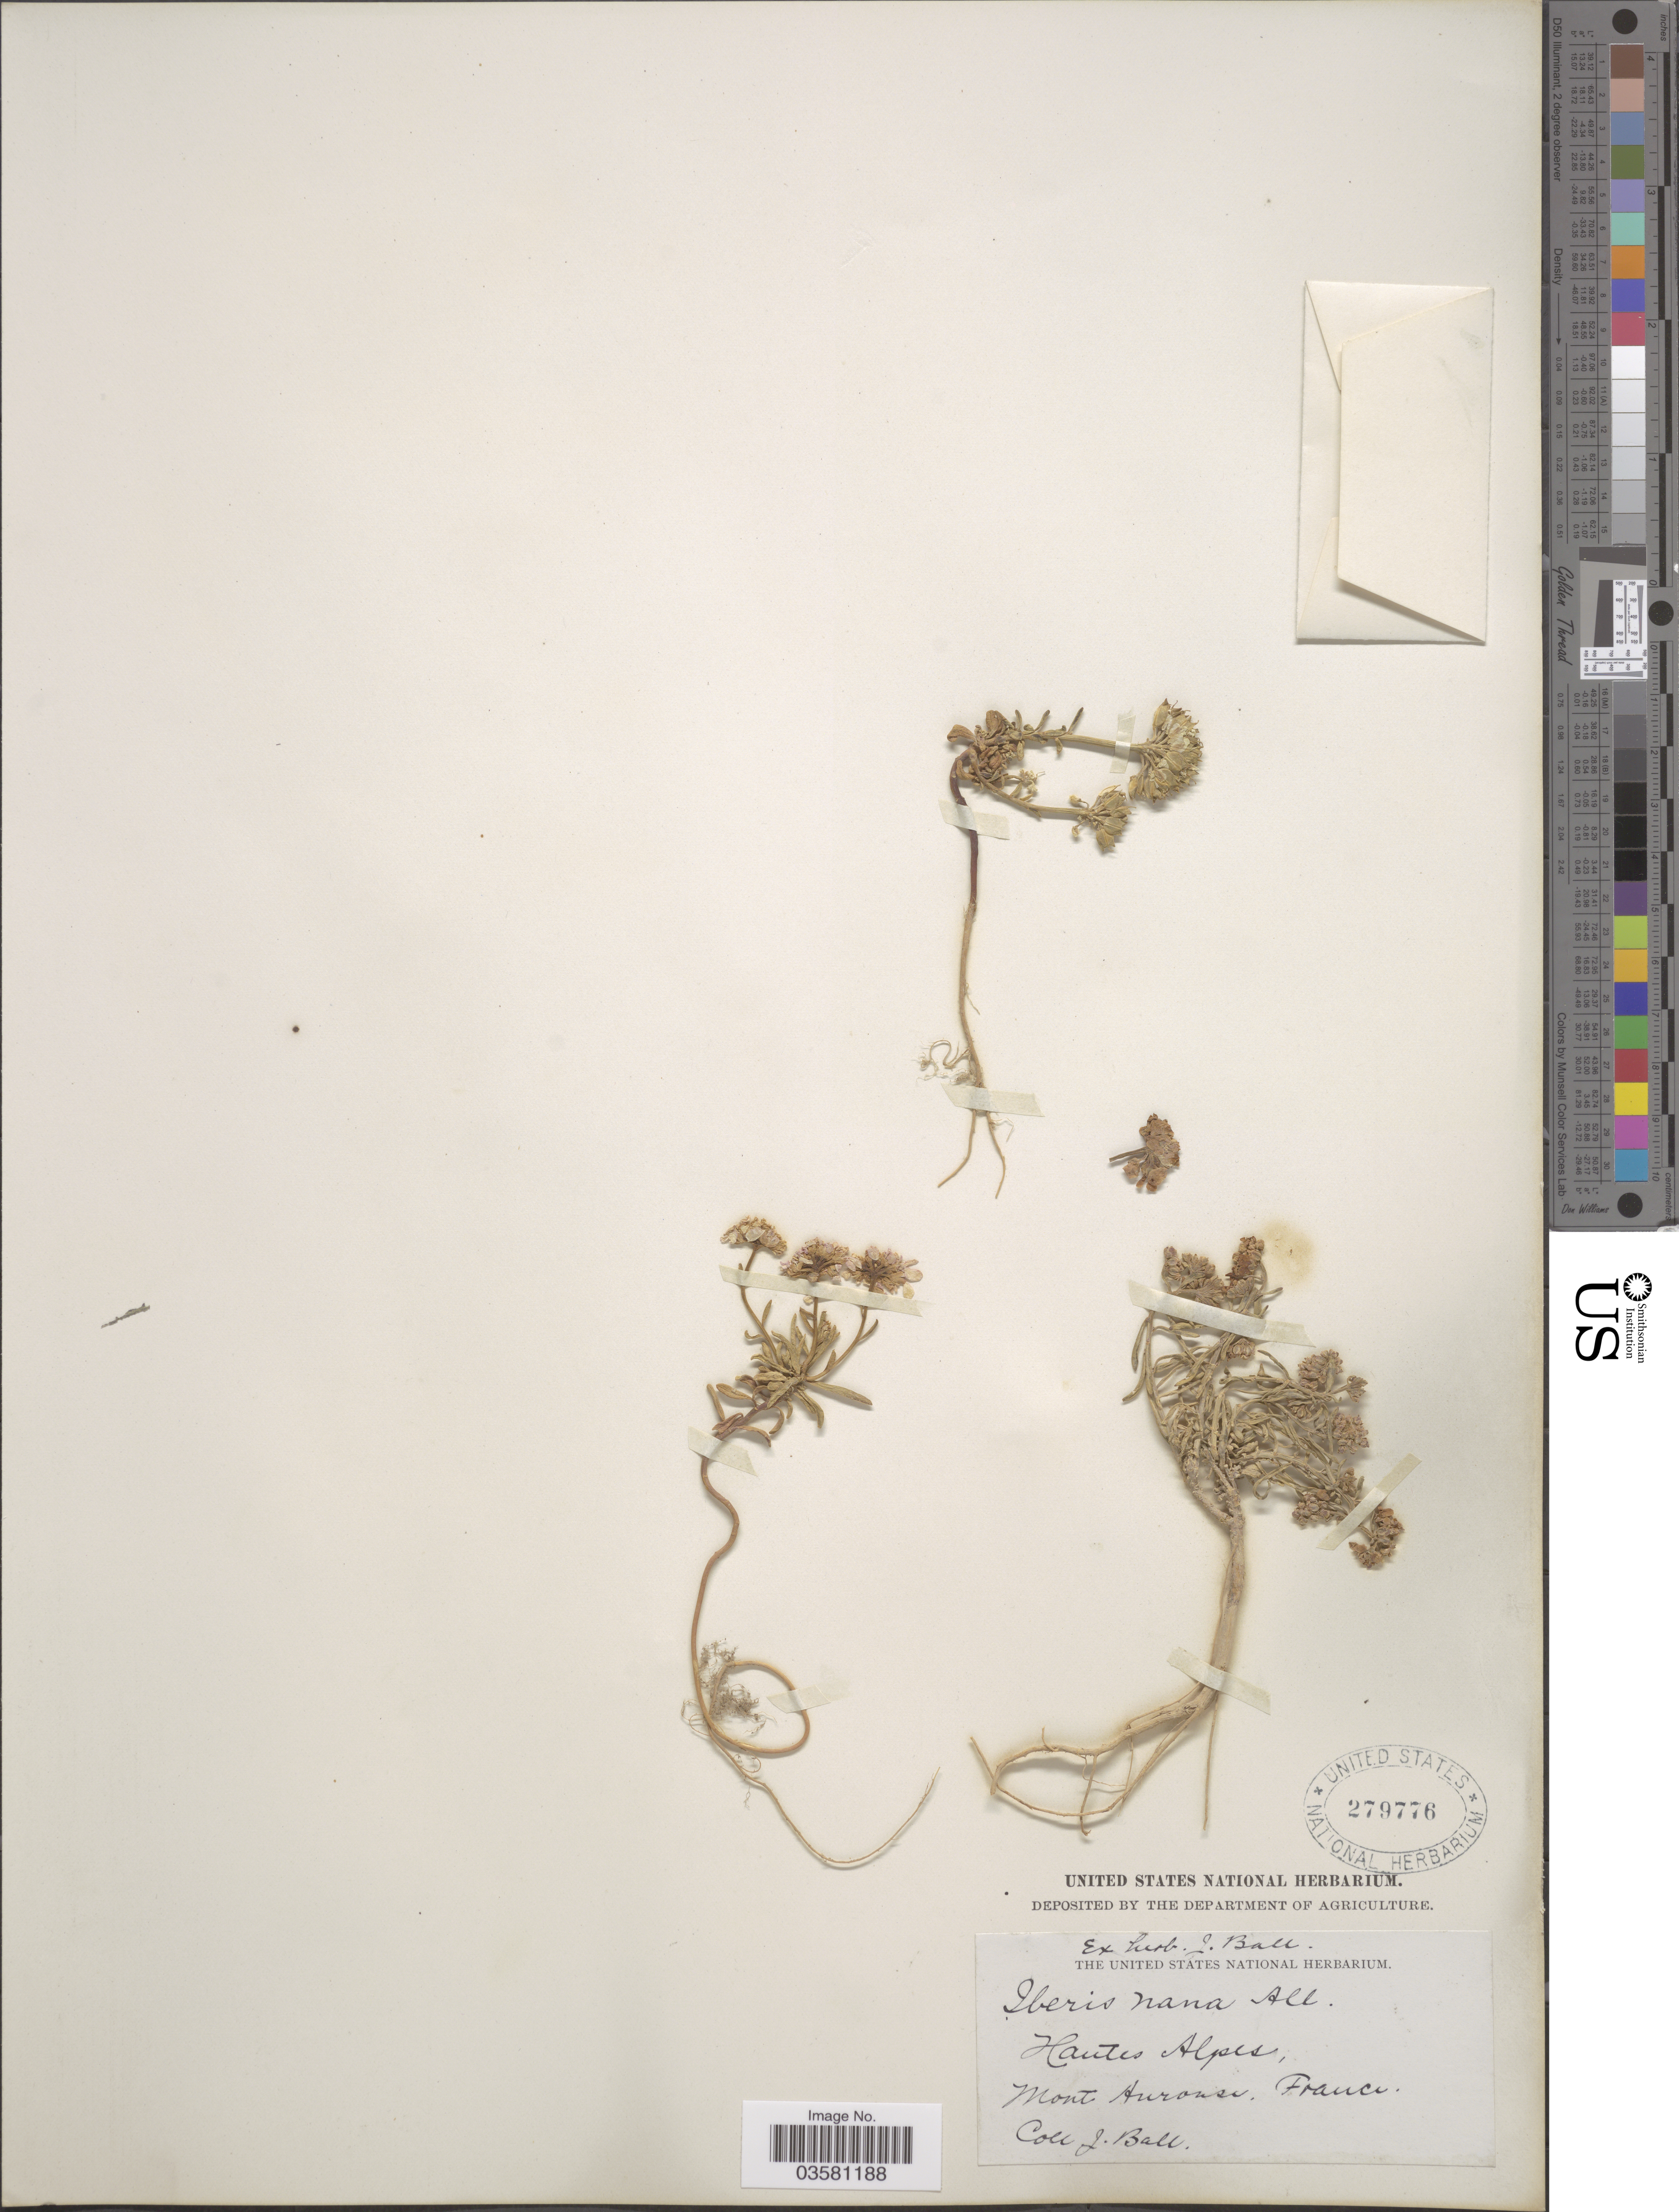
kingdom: Plantae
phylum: Tracheophyta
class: Magnoliopsida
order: Brassicales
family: Brassicaceae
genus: Iberis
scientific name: Iberis nana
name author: All.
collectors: J. Ball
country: France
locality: Hautes Alpes, Mont Auronsi.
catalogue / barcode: US 279776